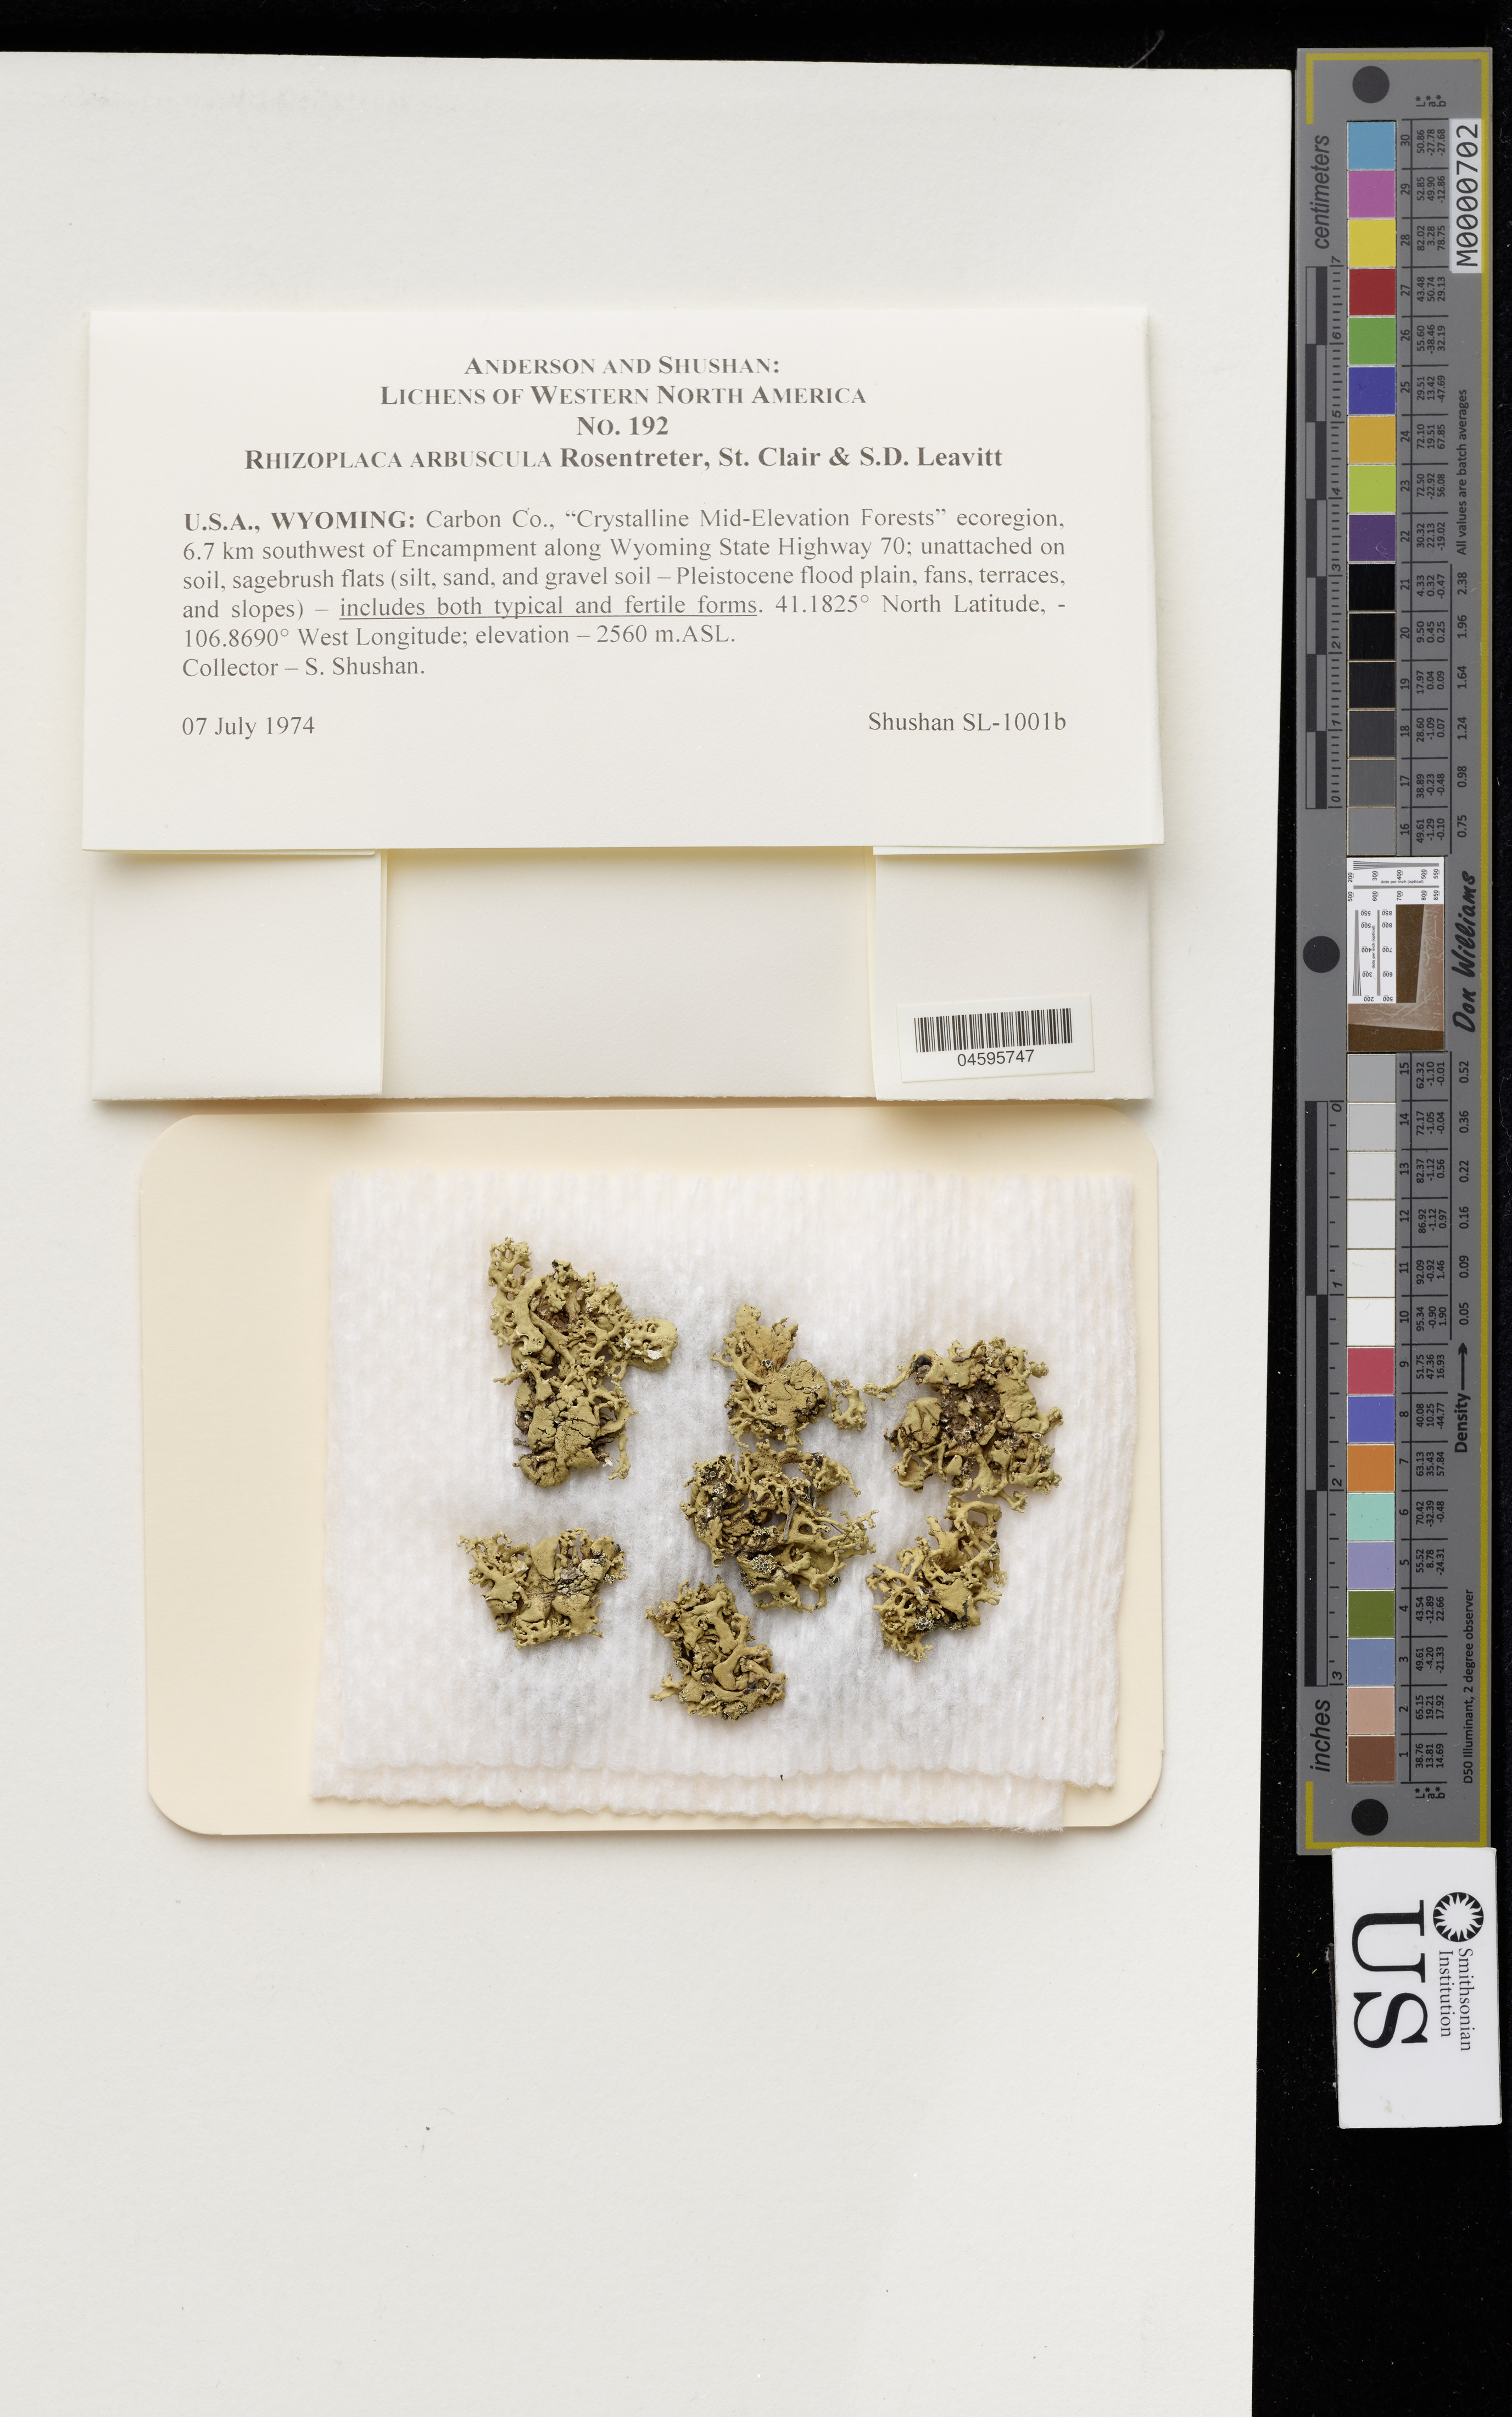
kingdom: Fungi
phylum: Ascomycota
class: Lecanoromycetes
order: Lecanorales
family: Lecanoraceae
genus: Rhizoplaca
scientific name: Rhizoplaca arbuscula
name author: (Rosentr.) Rosentr. et al.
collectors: S. Shushan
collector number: Shushan SL-1001b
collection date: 1974-07-07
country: United States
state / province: Wyoming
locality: Carbon Co., "Crystalline Mid-Elevation Forests" ecoregion, 6.7 km southwest of Encampment along Wyoming State Highway 70.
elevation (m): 2560